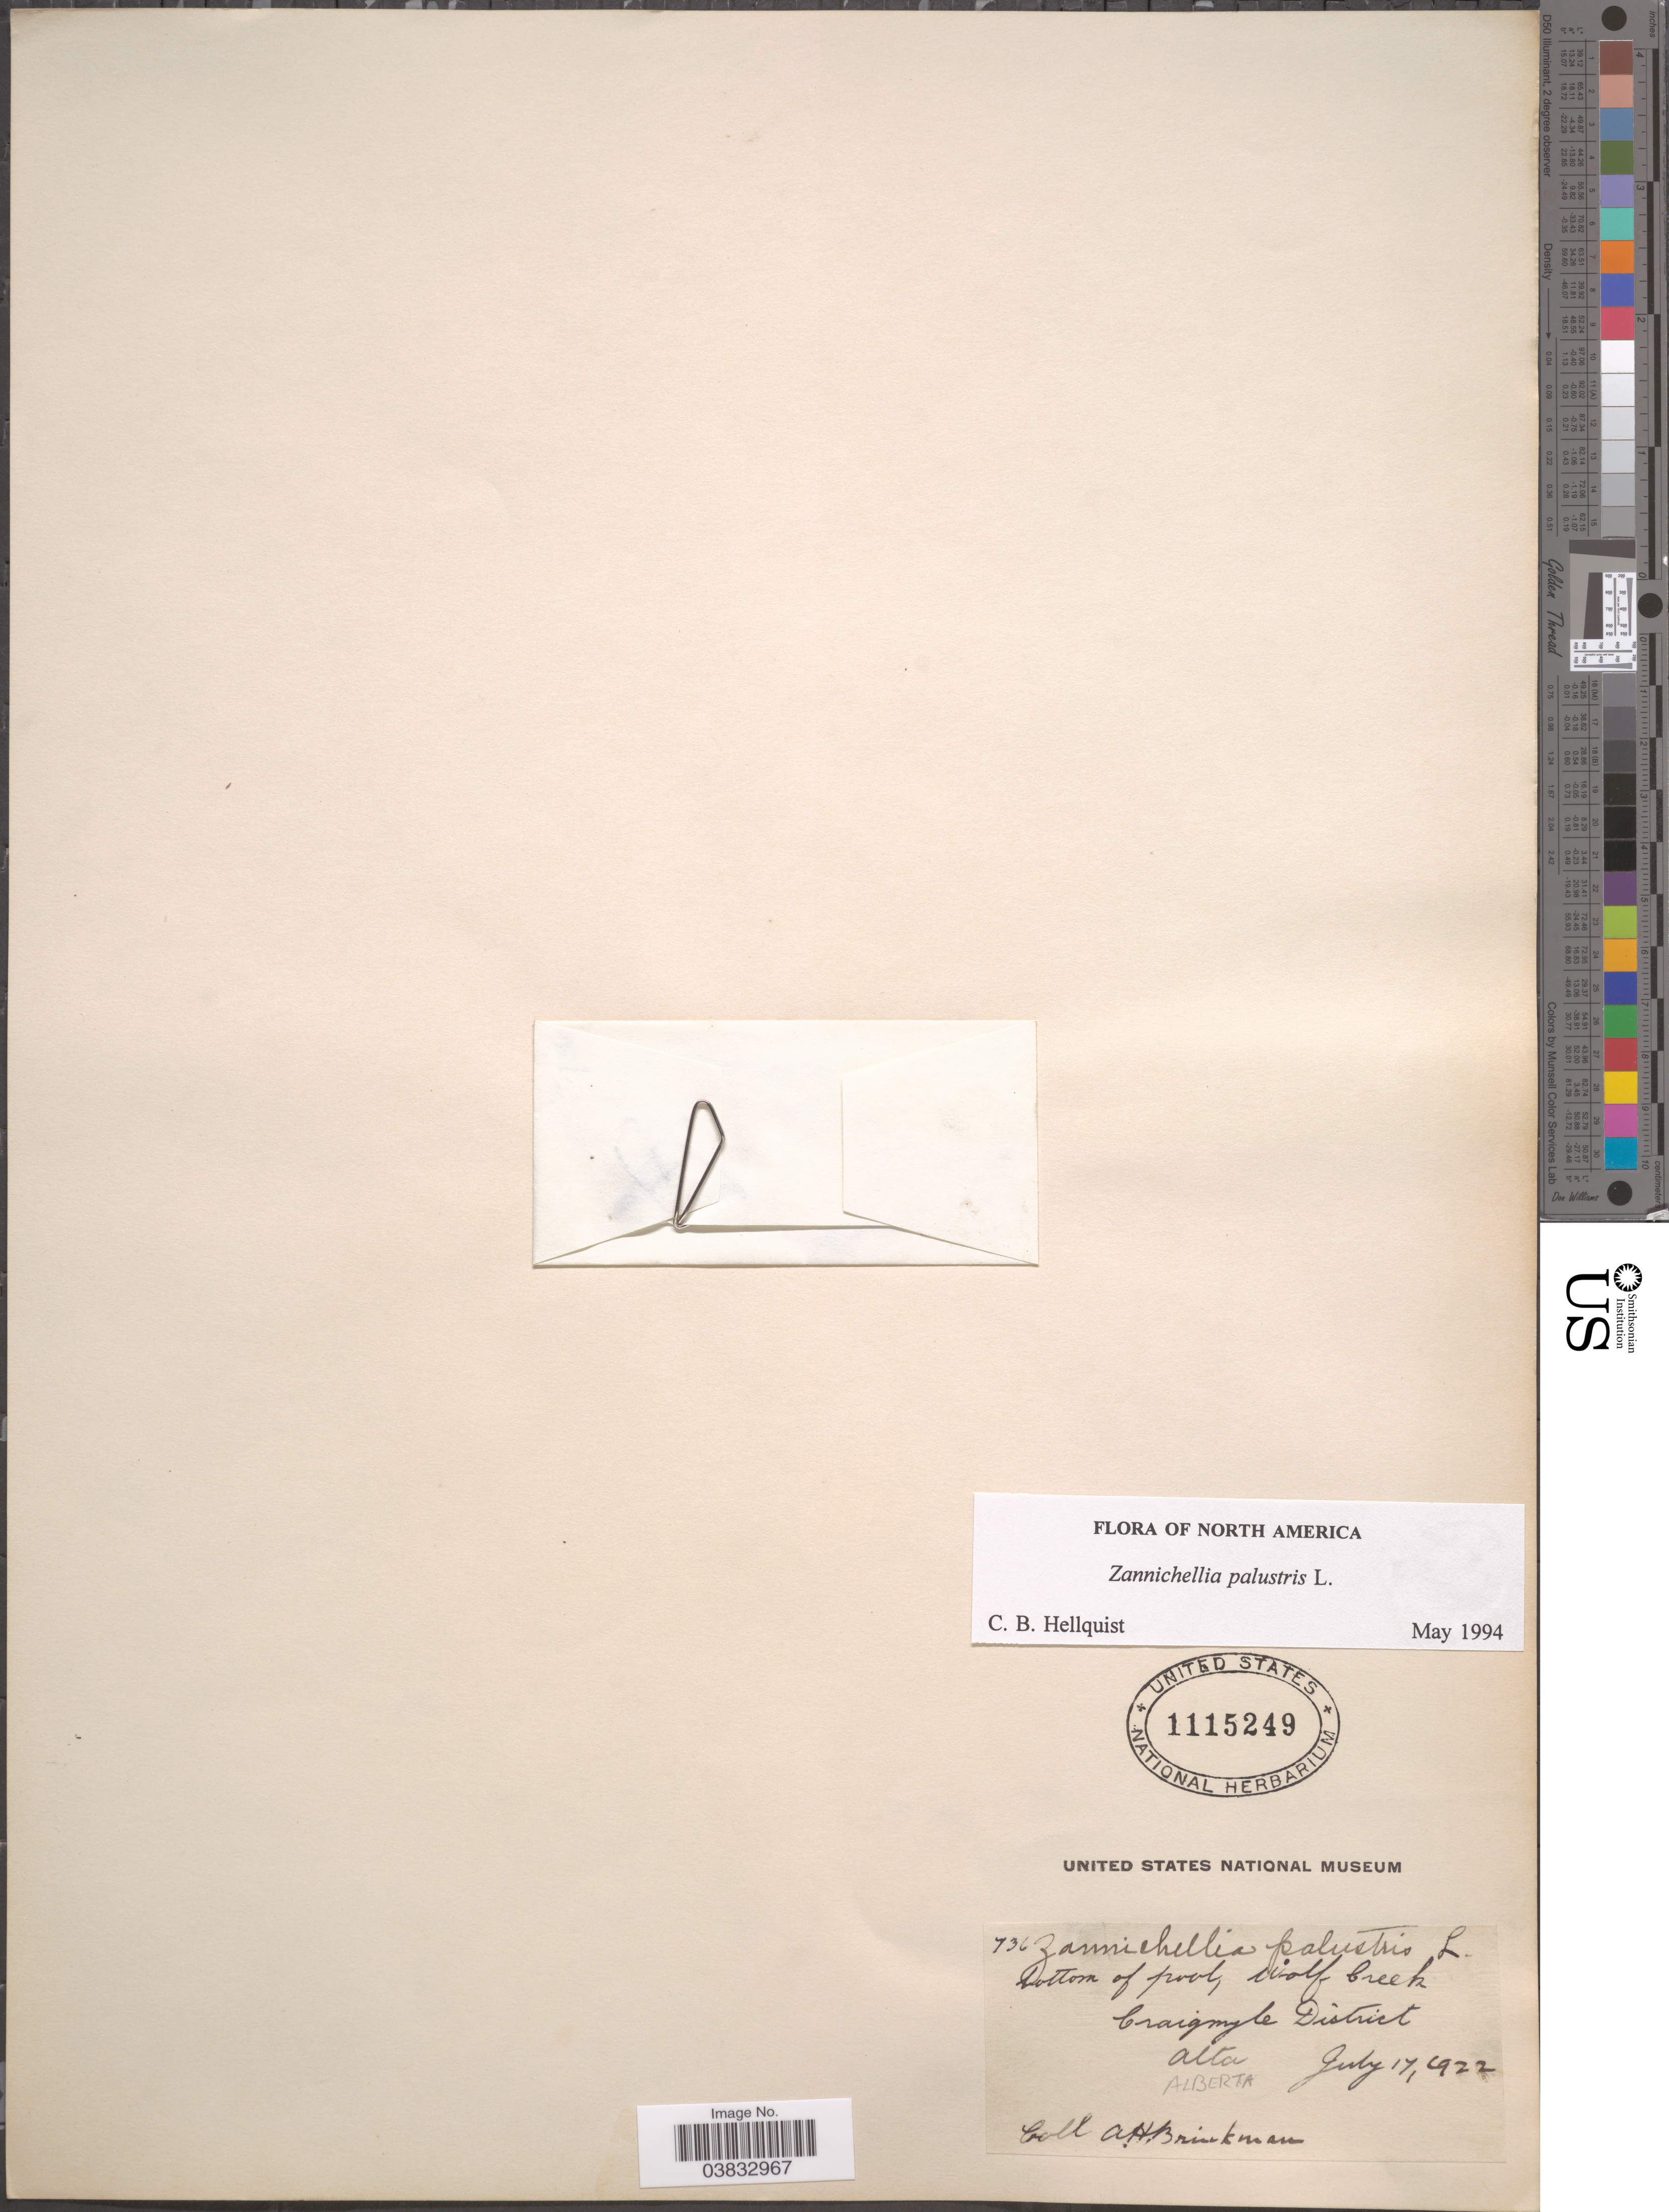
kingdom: Plantae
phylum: Tracheophyta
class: Liliopsida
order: Alismatales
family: Potamogetonaceae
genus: Zannichellia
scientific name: Zannichellia palustris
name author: L.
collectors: A. Brinkman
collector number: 736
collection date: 1922-07-17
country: Canada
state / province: Alberta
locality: Botton of pool, Wolf Creek. Craigmyle District. Alta.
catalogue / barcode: US 1115249